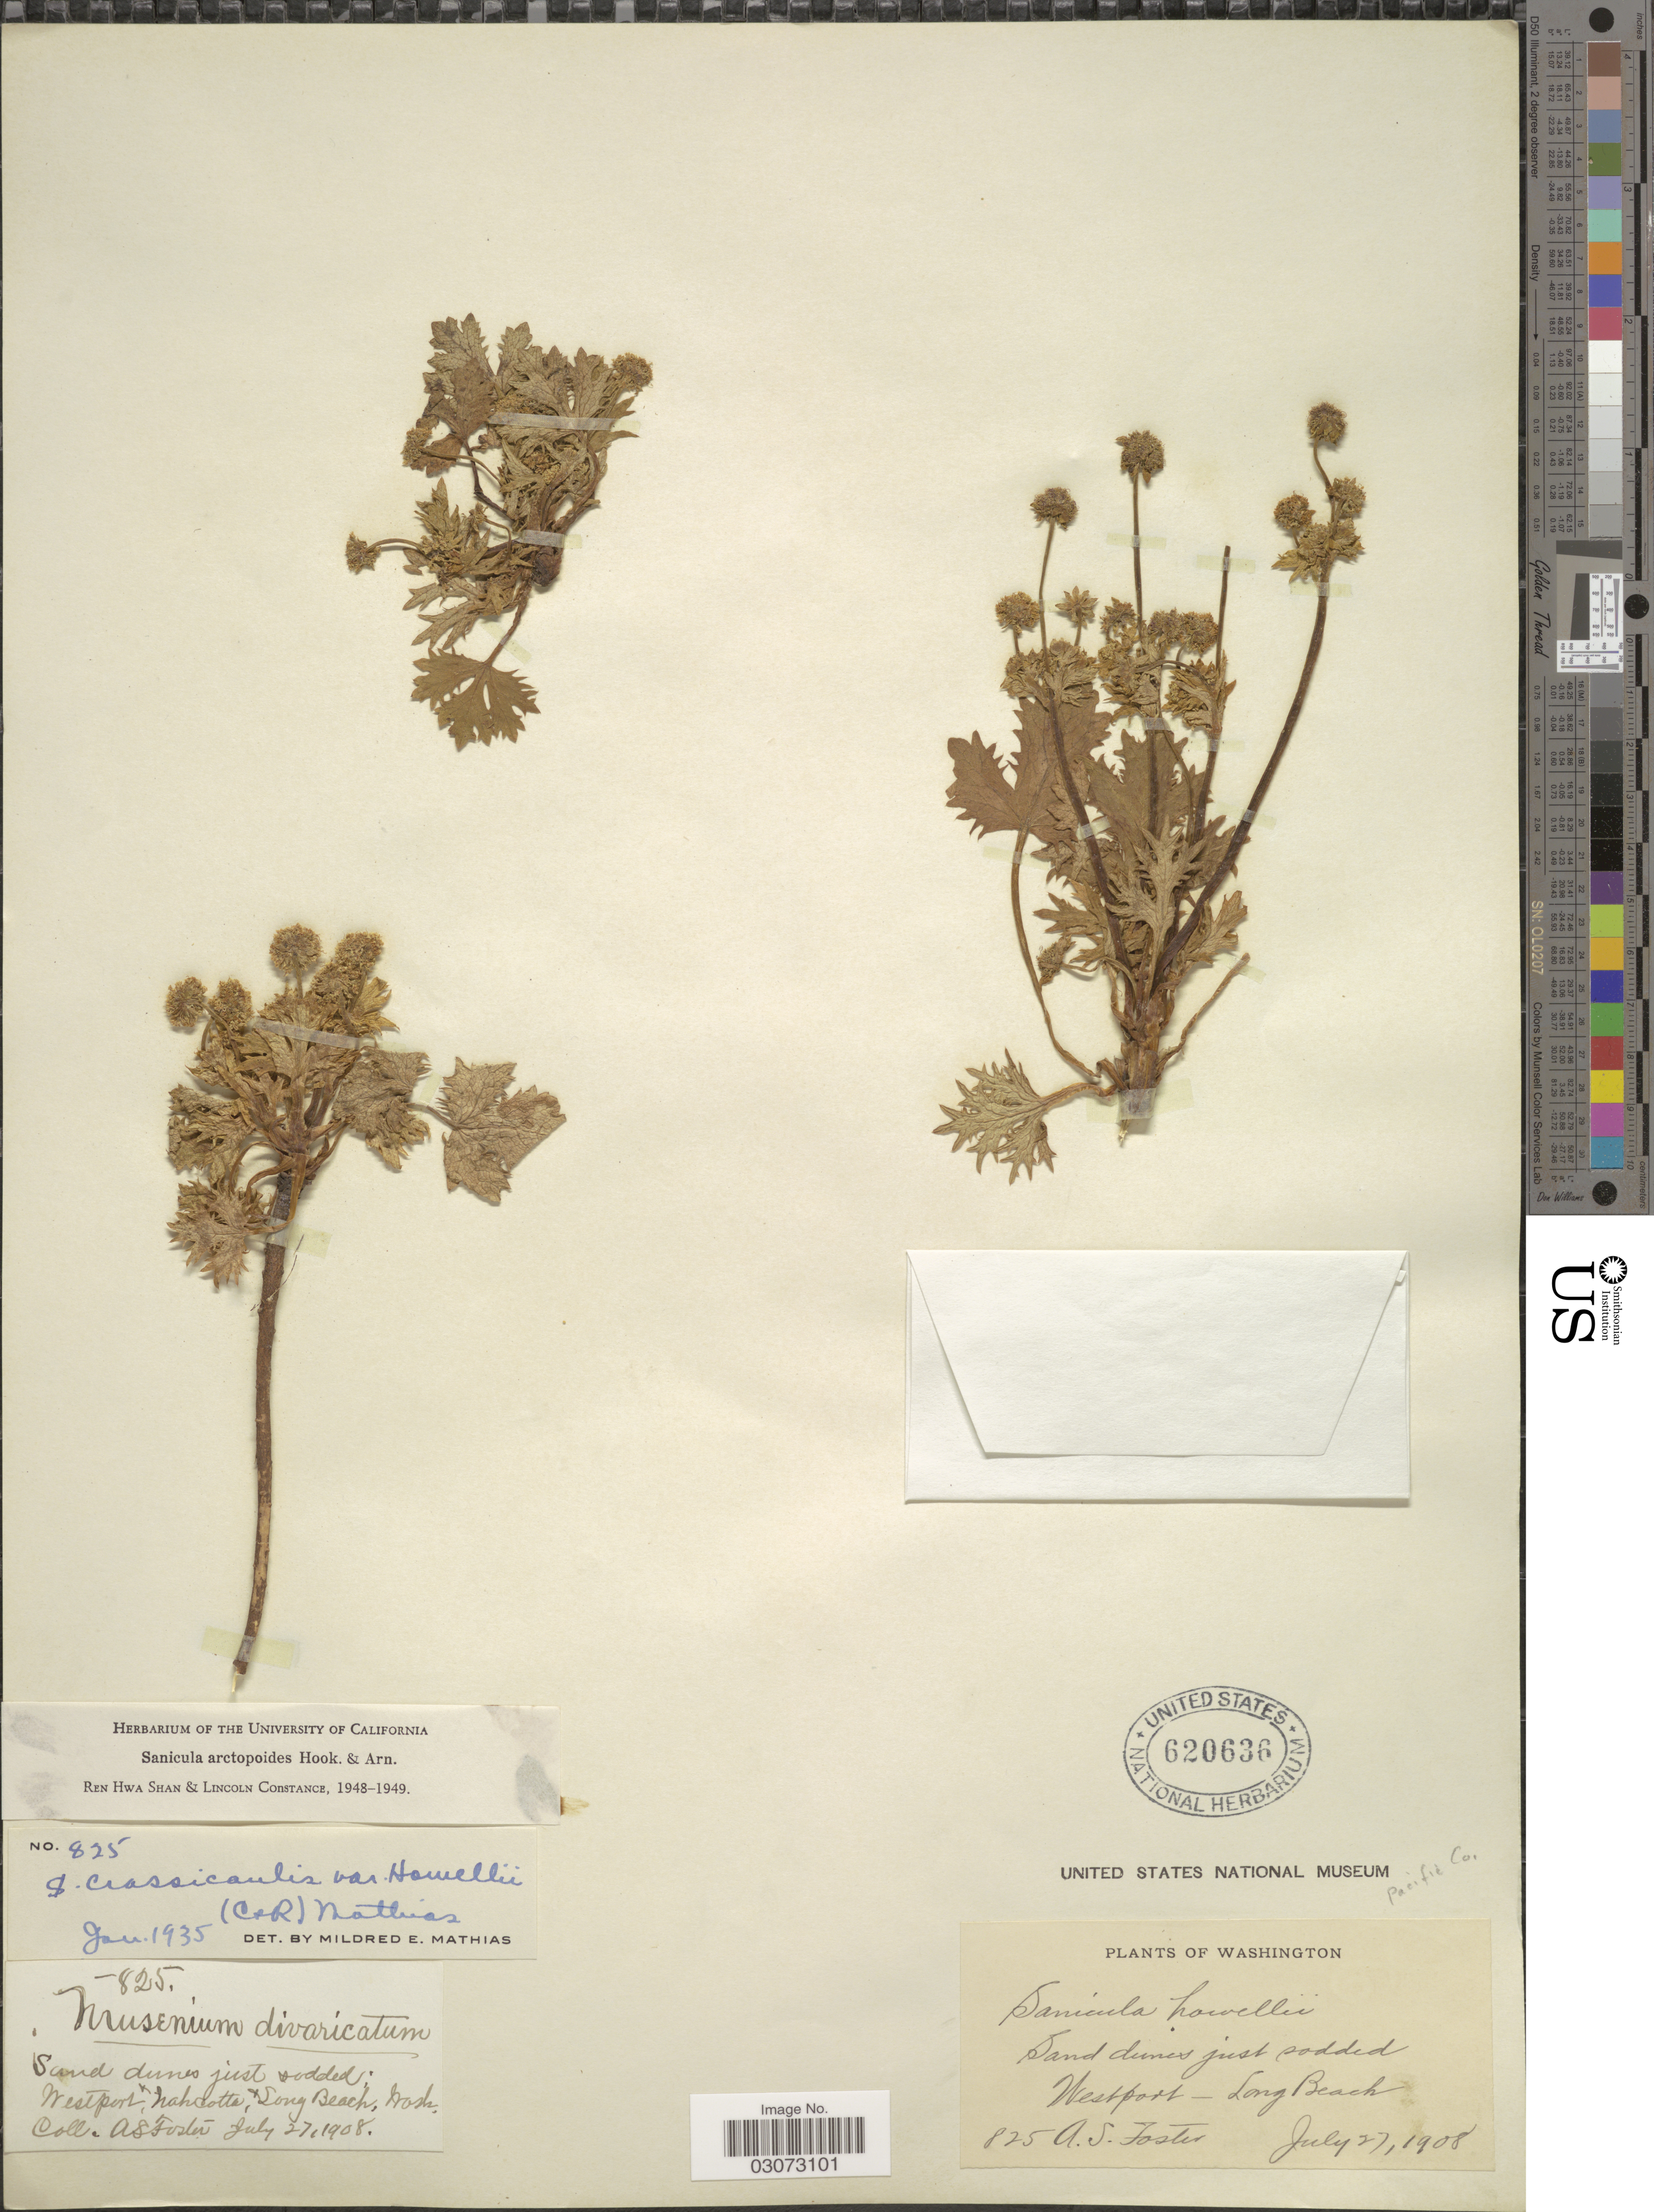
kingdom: Plantae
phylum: Tracheophyta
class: Magnoliopsida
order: Apiales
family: Apiaceae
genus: Sanicula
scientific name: Sanicula arctopoides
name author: Hook. & Arn.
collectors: A. S. Foster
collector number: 825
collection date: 1908-07-27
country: United States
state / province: Washington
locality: Sand dunes just podded Westport & Nacotta & Long Beach, Wash.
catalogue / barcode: US 620636